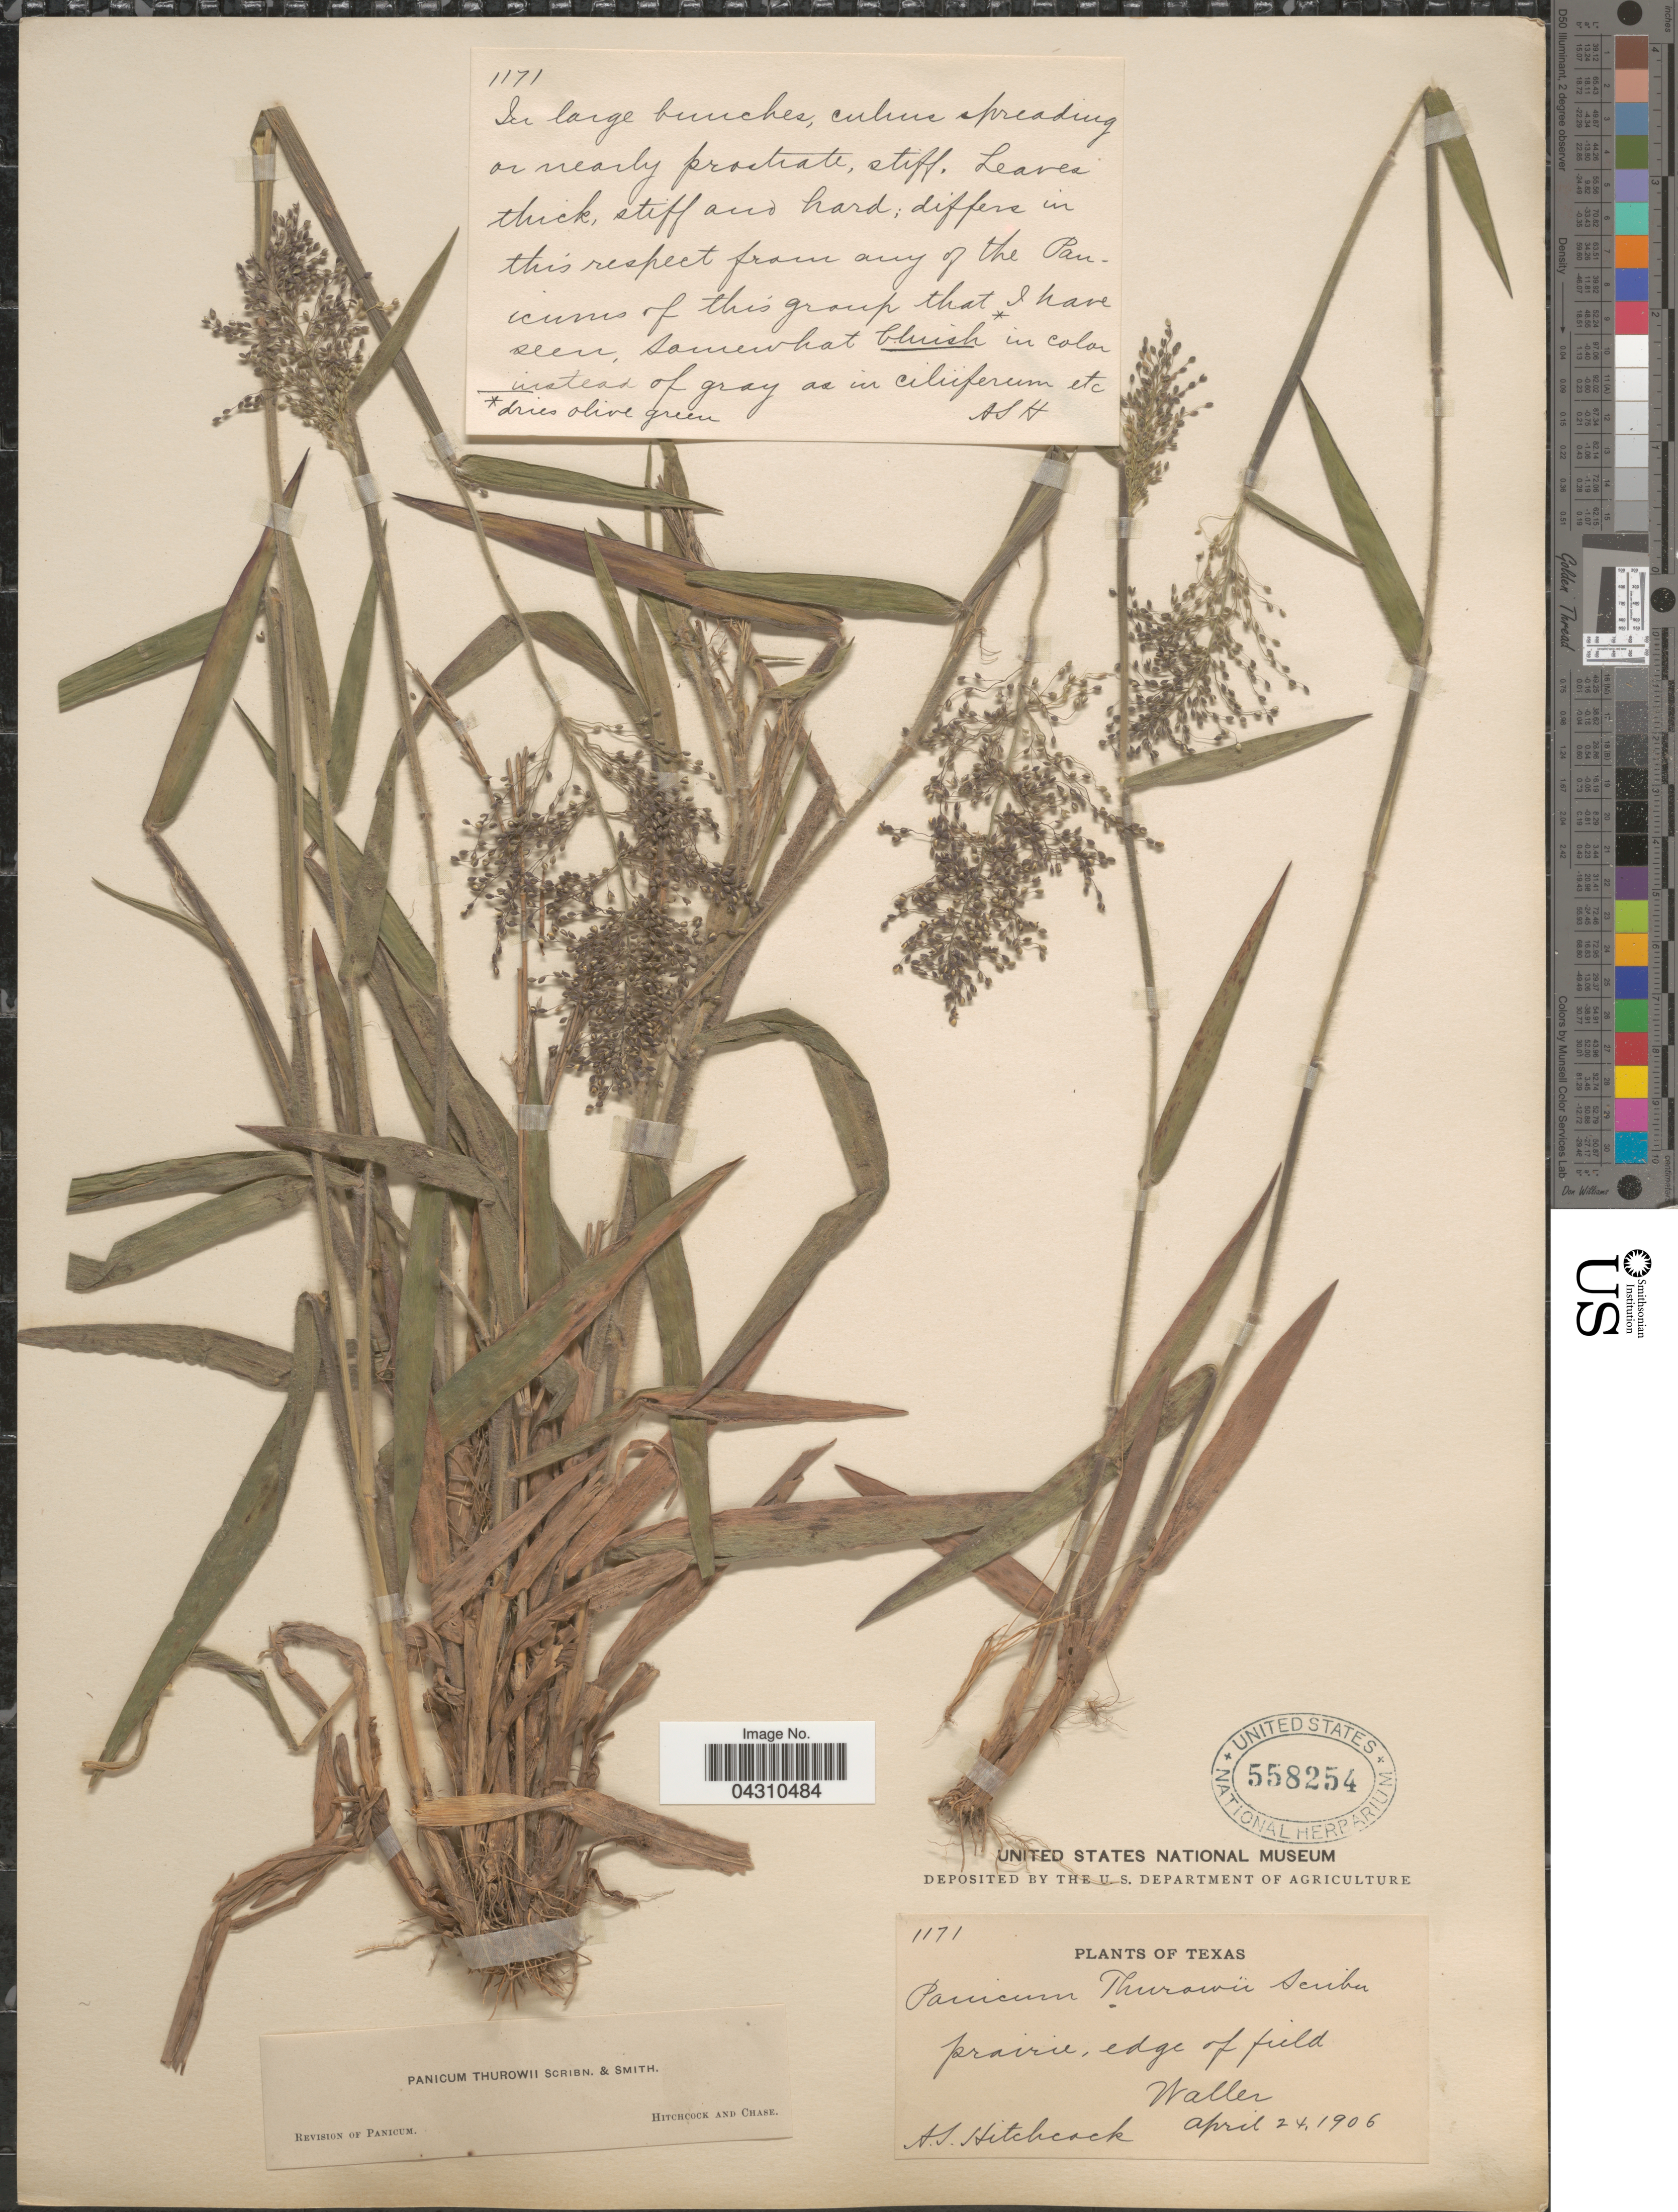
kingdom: Plantae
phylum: Tracheophyta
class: Liliopsida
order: Poales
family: Poaceae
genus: Dichanthelium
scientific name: Dichanthelium acuminatum var. acuminatum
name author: (Sw.) Gould & C.A. Clark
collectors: A. S. Hitchcock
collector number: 1171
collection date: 1906-04-24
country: United States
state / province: Texas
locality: Prairie, edge of field. Waller.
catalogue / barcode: US 558254